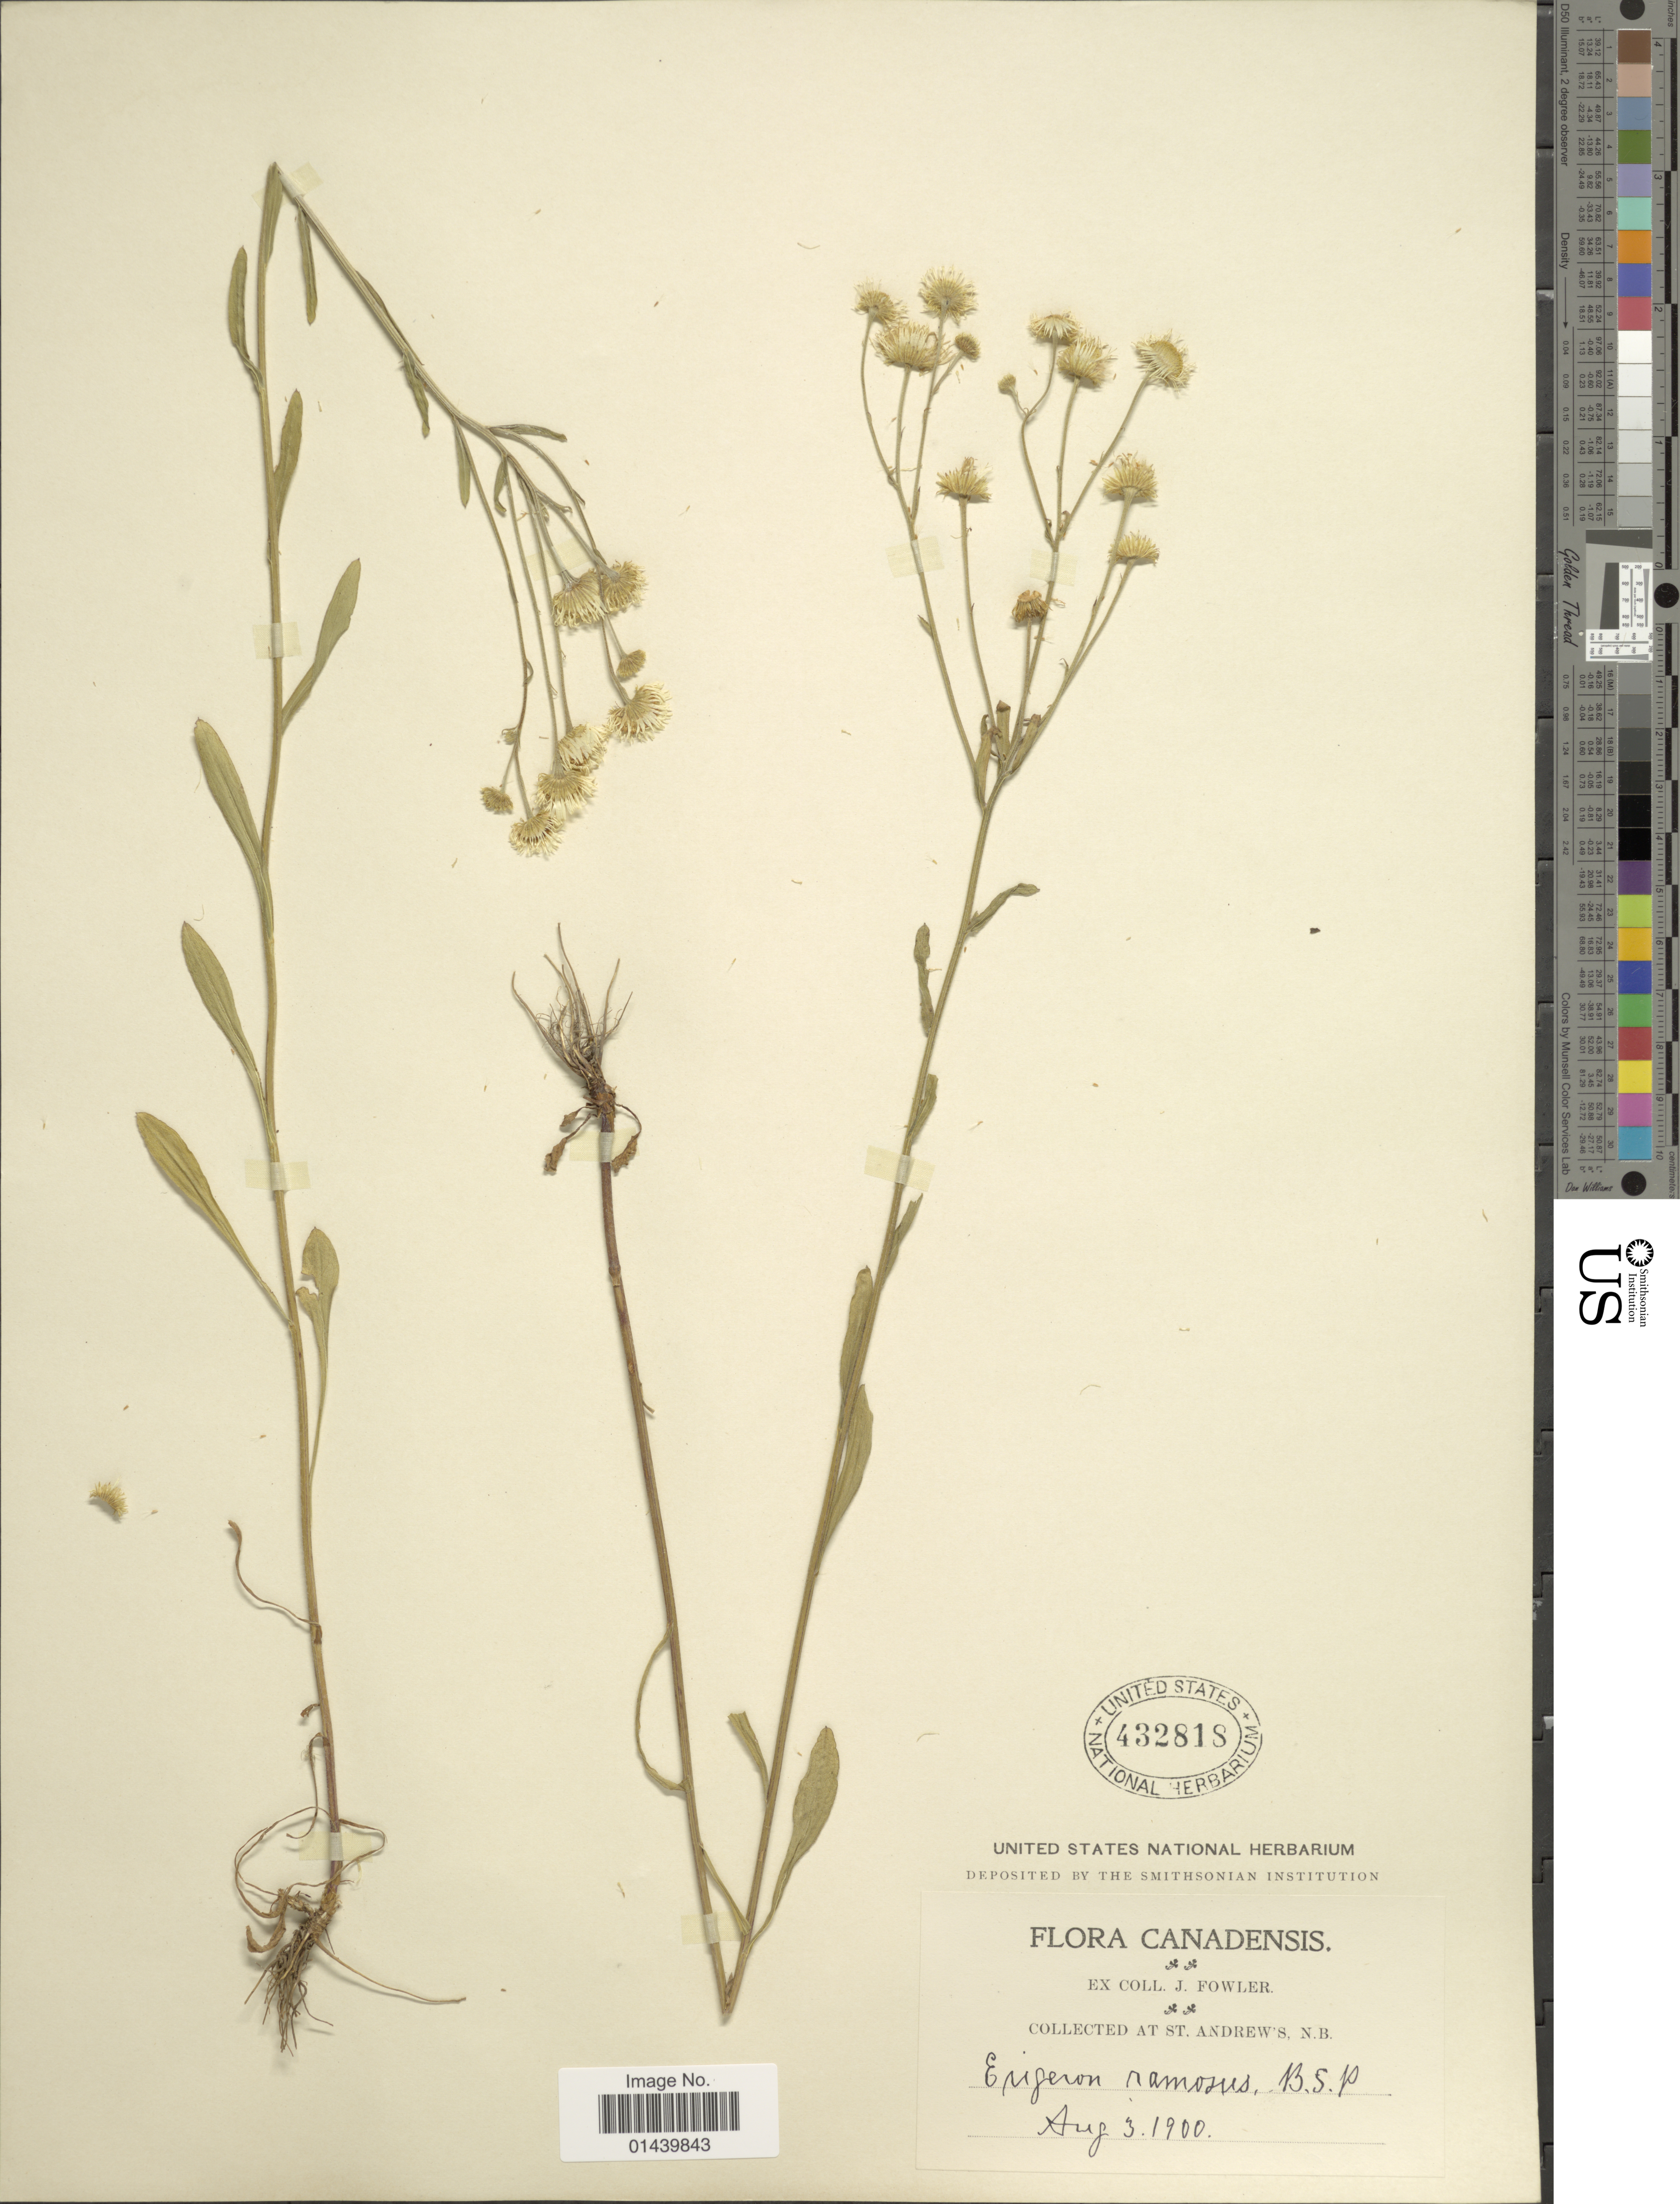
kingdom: Plantae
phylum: Tracheophyta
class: Magnoliopsida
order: Asterales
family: Asteraceae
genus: Erigeron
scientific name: Erigeron strigosus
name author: Muhl. ex Willd.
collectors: J. P. Fowler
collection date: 1900-08-03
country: Canada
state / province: New Brunswick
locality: Canadensis. ST. Andrew's, N.B.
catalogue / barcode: US 432818